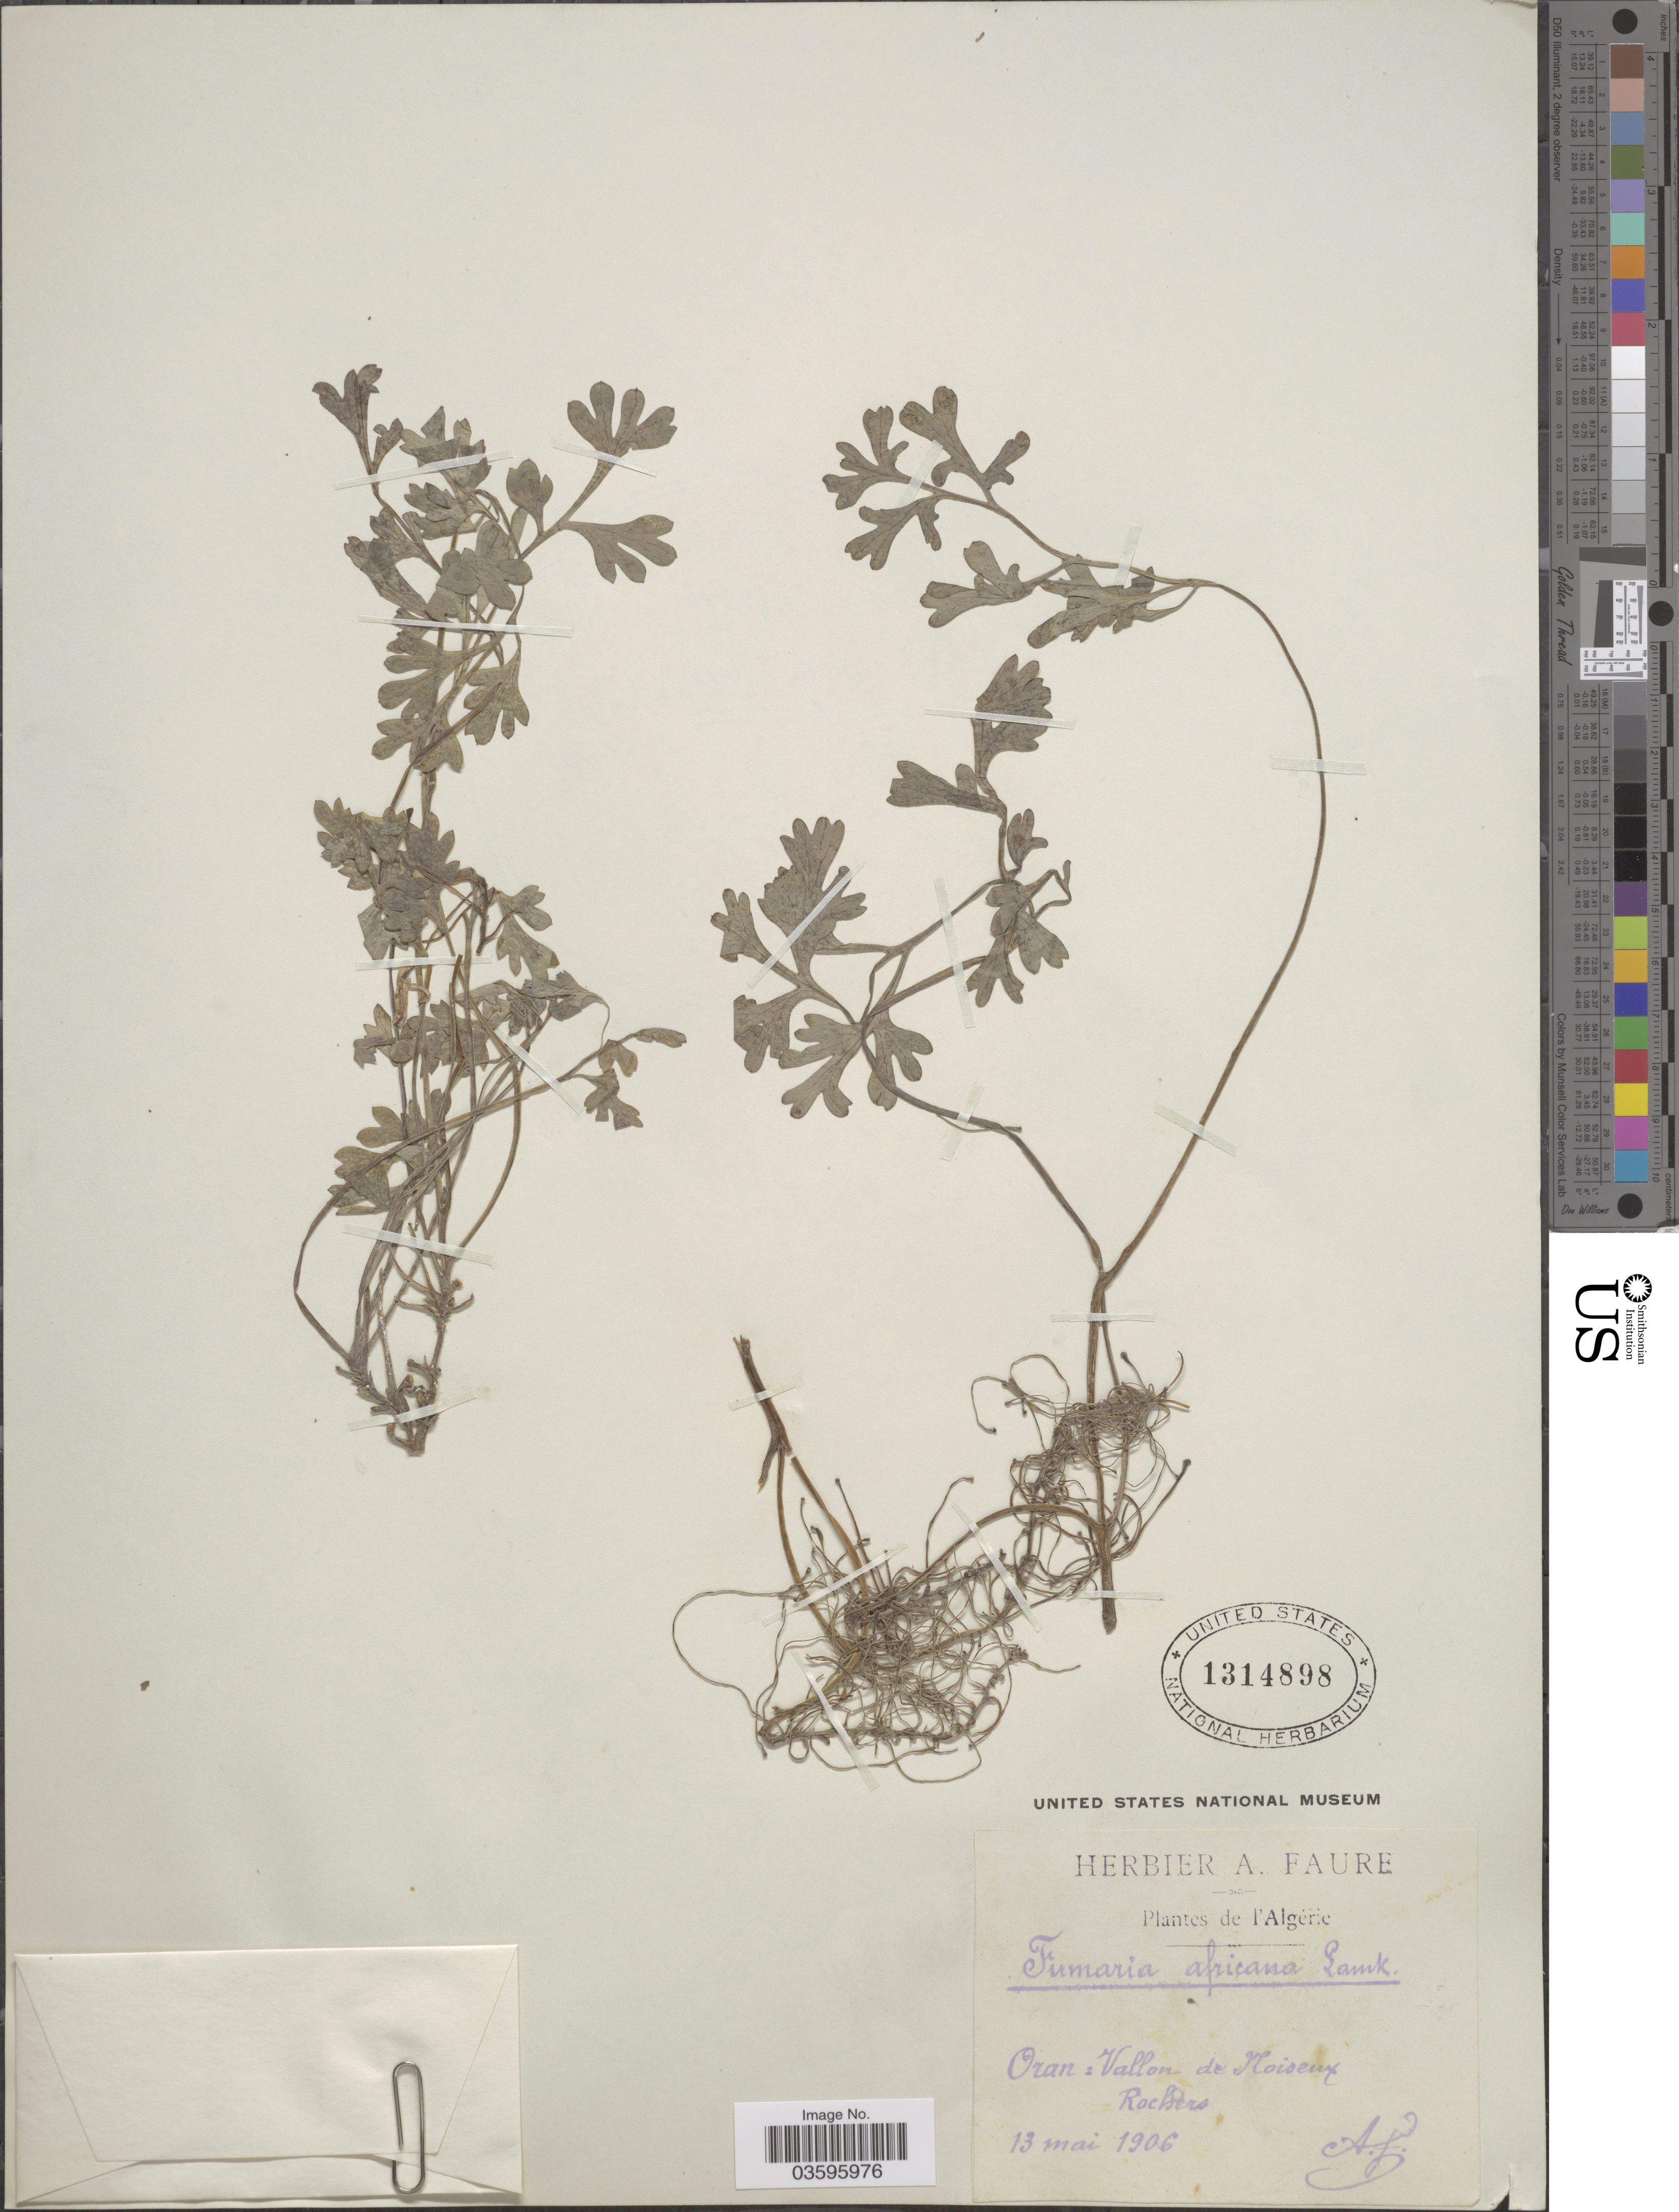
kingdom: Plantae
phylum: Tracheophyta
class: Magnoliopsida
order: Ranunculales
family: Papaveraceae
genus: Rupicapnos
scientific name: Rupicapnos africana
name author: (Lam.) Pomel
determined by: Strong, M. T., (US), Smithsonian Institution - National Museum of Natural History (UNITED STATES)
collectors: A. Faure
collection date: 1906-05-13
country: Algeria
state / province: Oran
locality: Vallon de Roiseux. Rochers.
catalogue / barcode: US 1314898